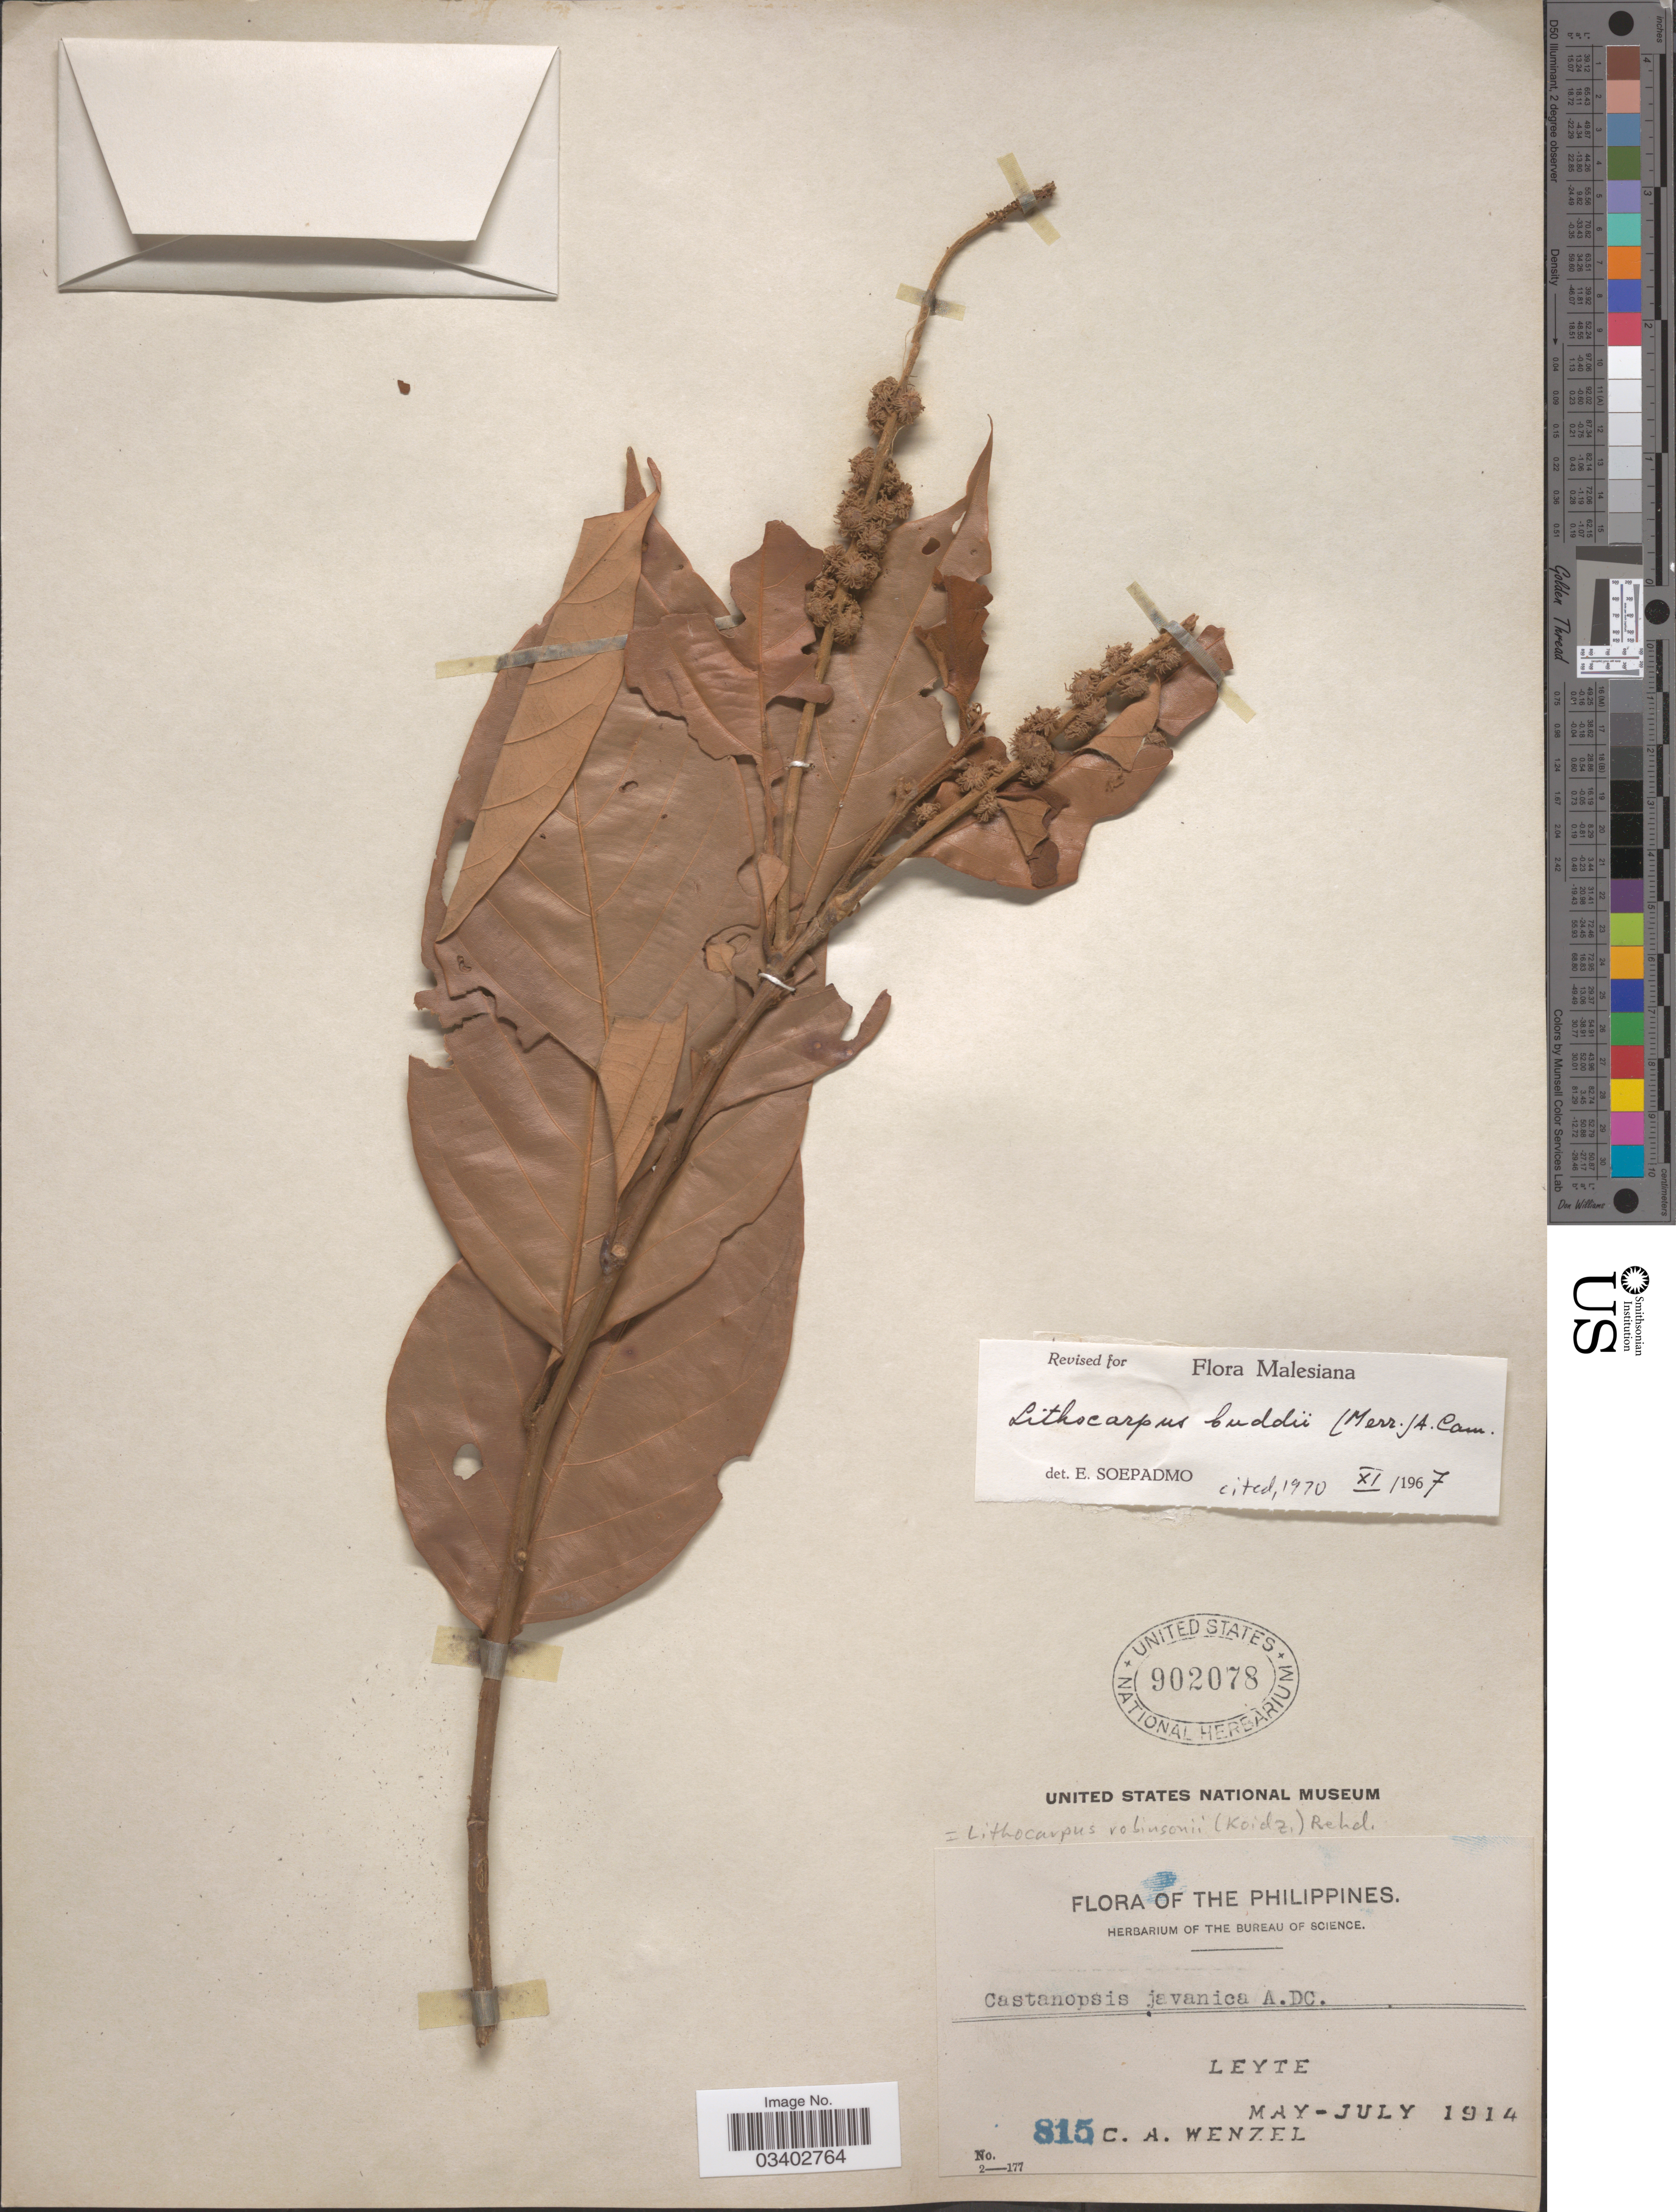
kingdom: Plantae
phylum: Tracheophyta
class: Magnoliopsida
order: Fagales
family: Fagaceae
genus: Lithocarpus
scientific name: Lithocarpus robinsonii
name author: (Koidz.) Rehder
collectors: C. Wenzel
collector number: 815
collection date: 1914-05/1914-07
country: Philippines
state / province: Eastern Visayas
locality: Leyte.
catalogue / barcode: US 902078